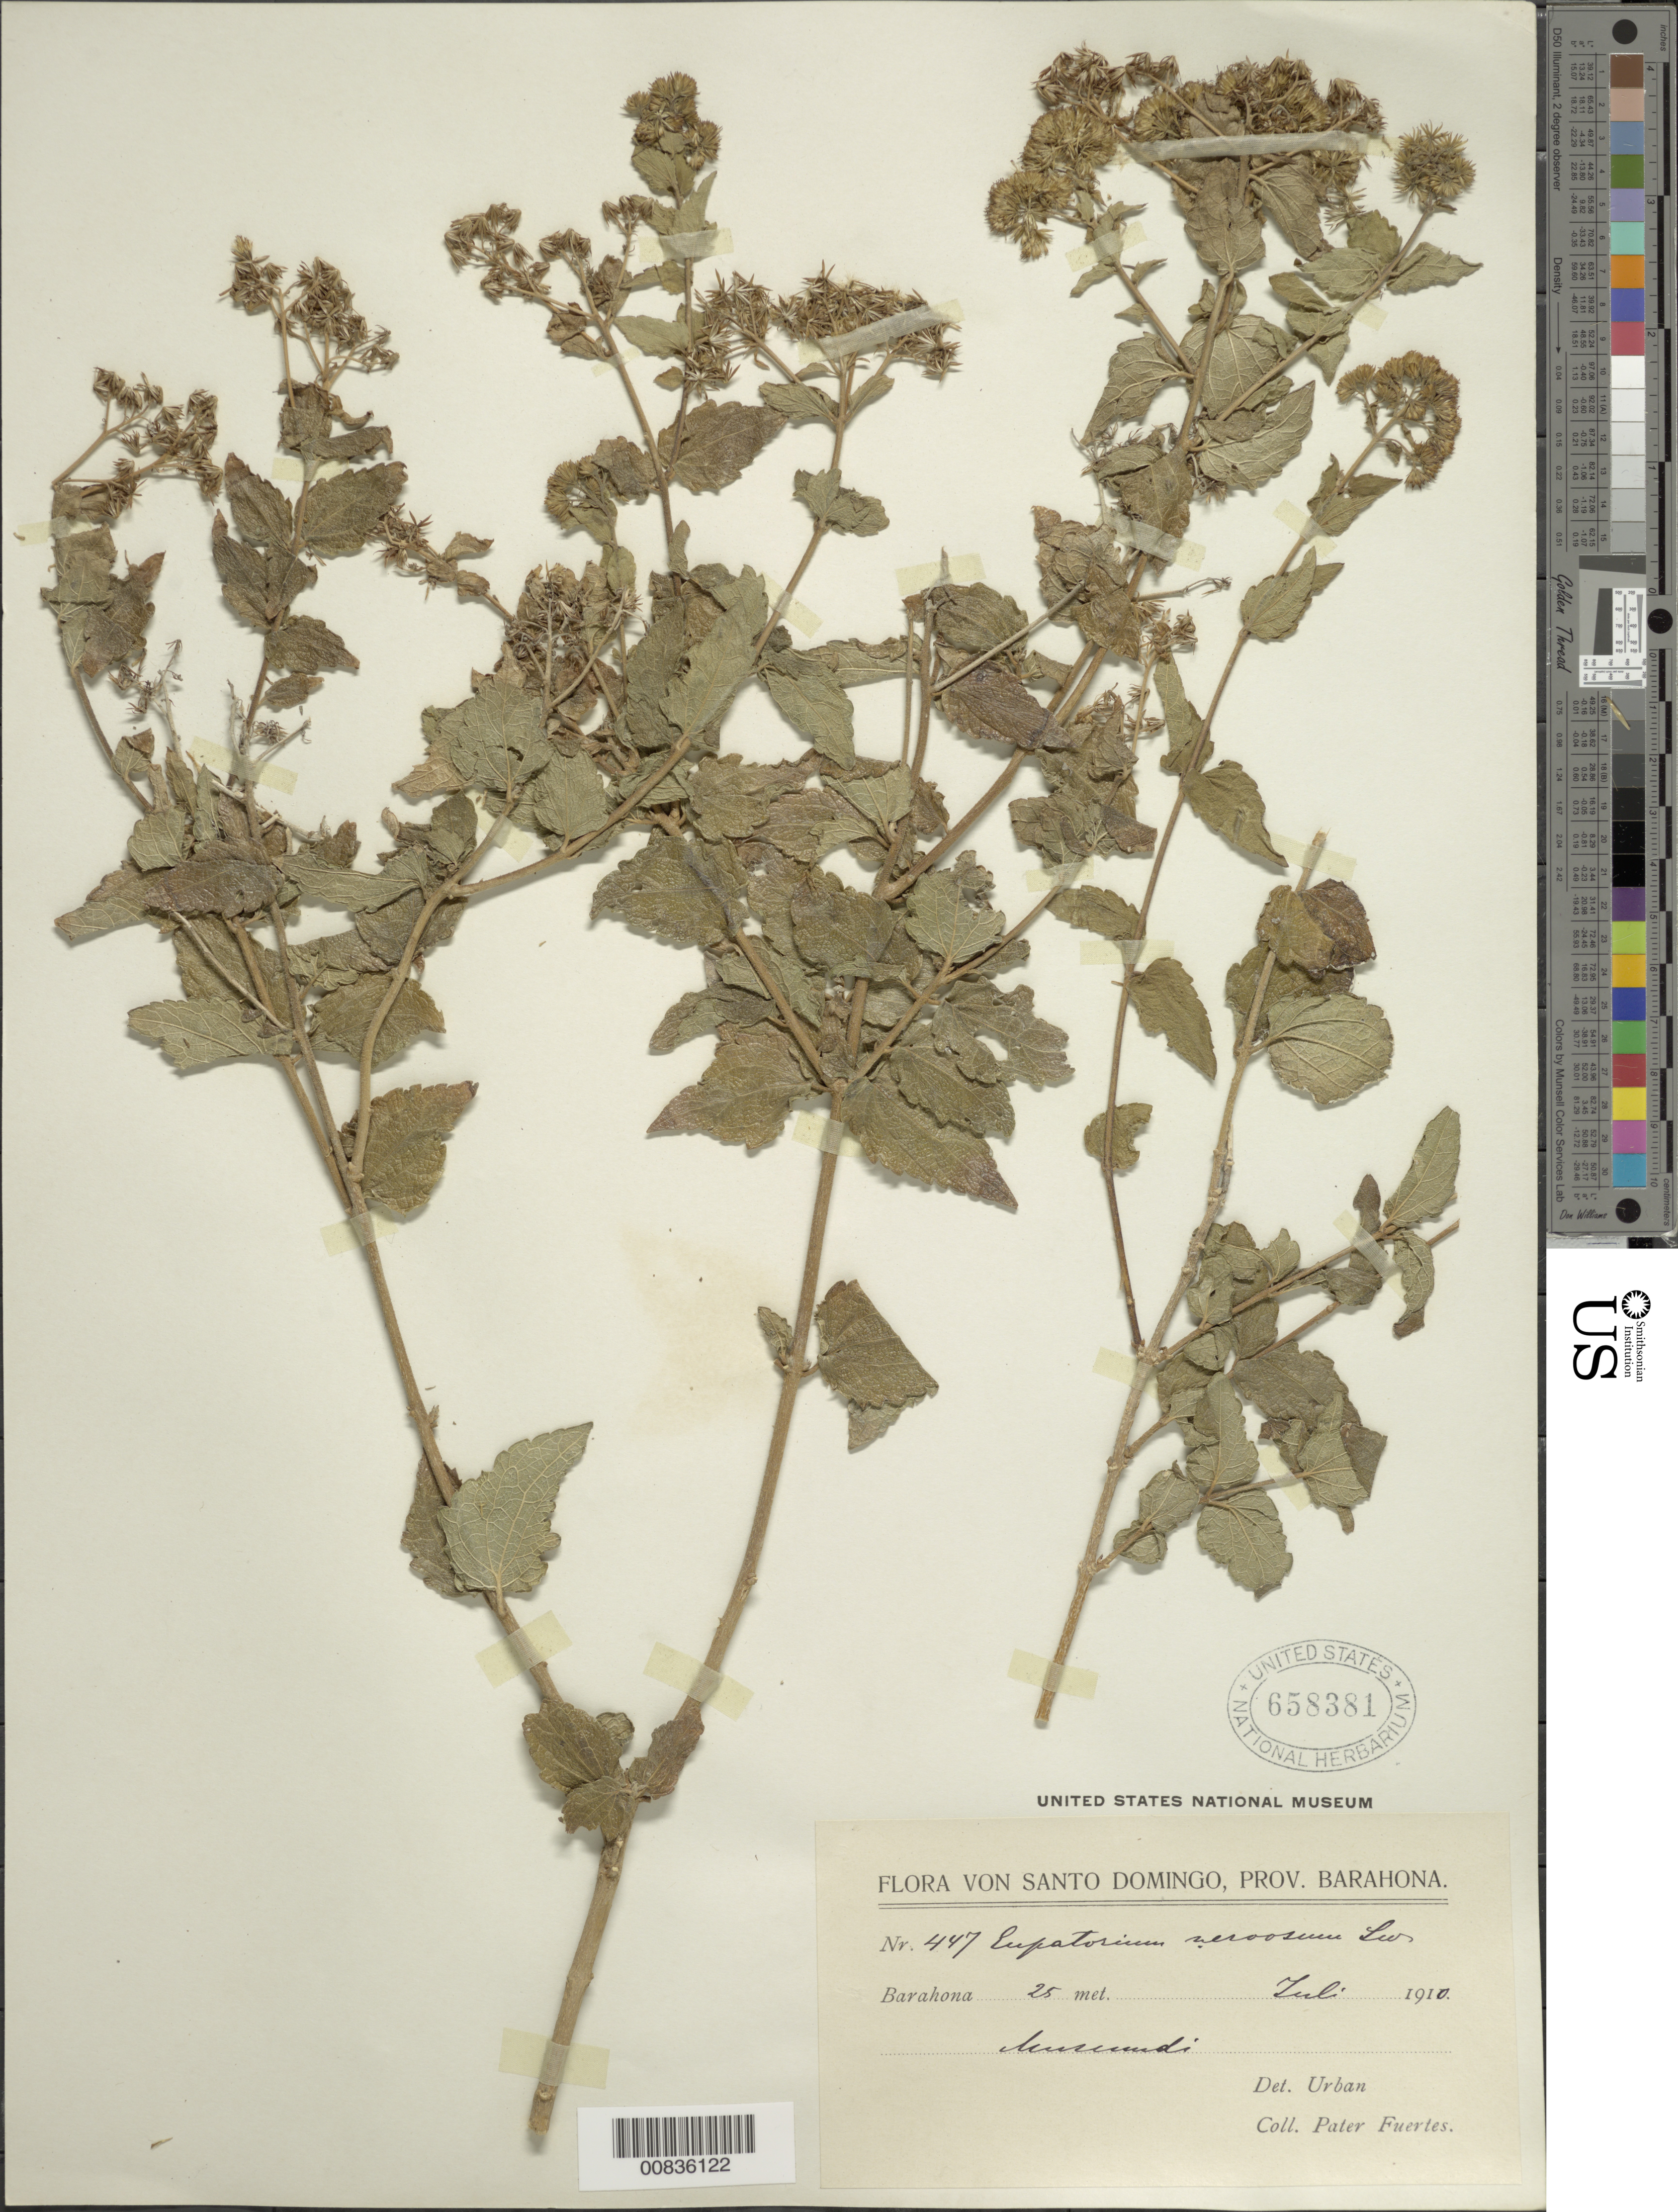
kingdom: Plantae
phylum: Tracheophyta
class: Magnoliopsida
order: Asterales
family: Asteraceae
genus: Koanophyllon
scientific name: Koanophyllon nervosum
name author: (Sw.) R.M. King & H. Rob.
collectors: M. D. Fuertes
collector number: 447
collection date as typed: Jul 1910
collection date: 1910-07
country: Dominican Republic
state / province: Barahona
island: Hispaniola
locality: "Muriundi"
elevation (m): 25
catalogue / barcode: US 658381